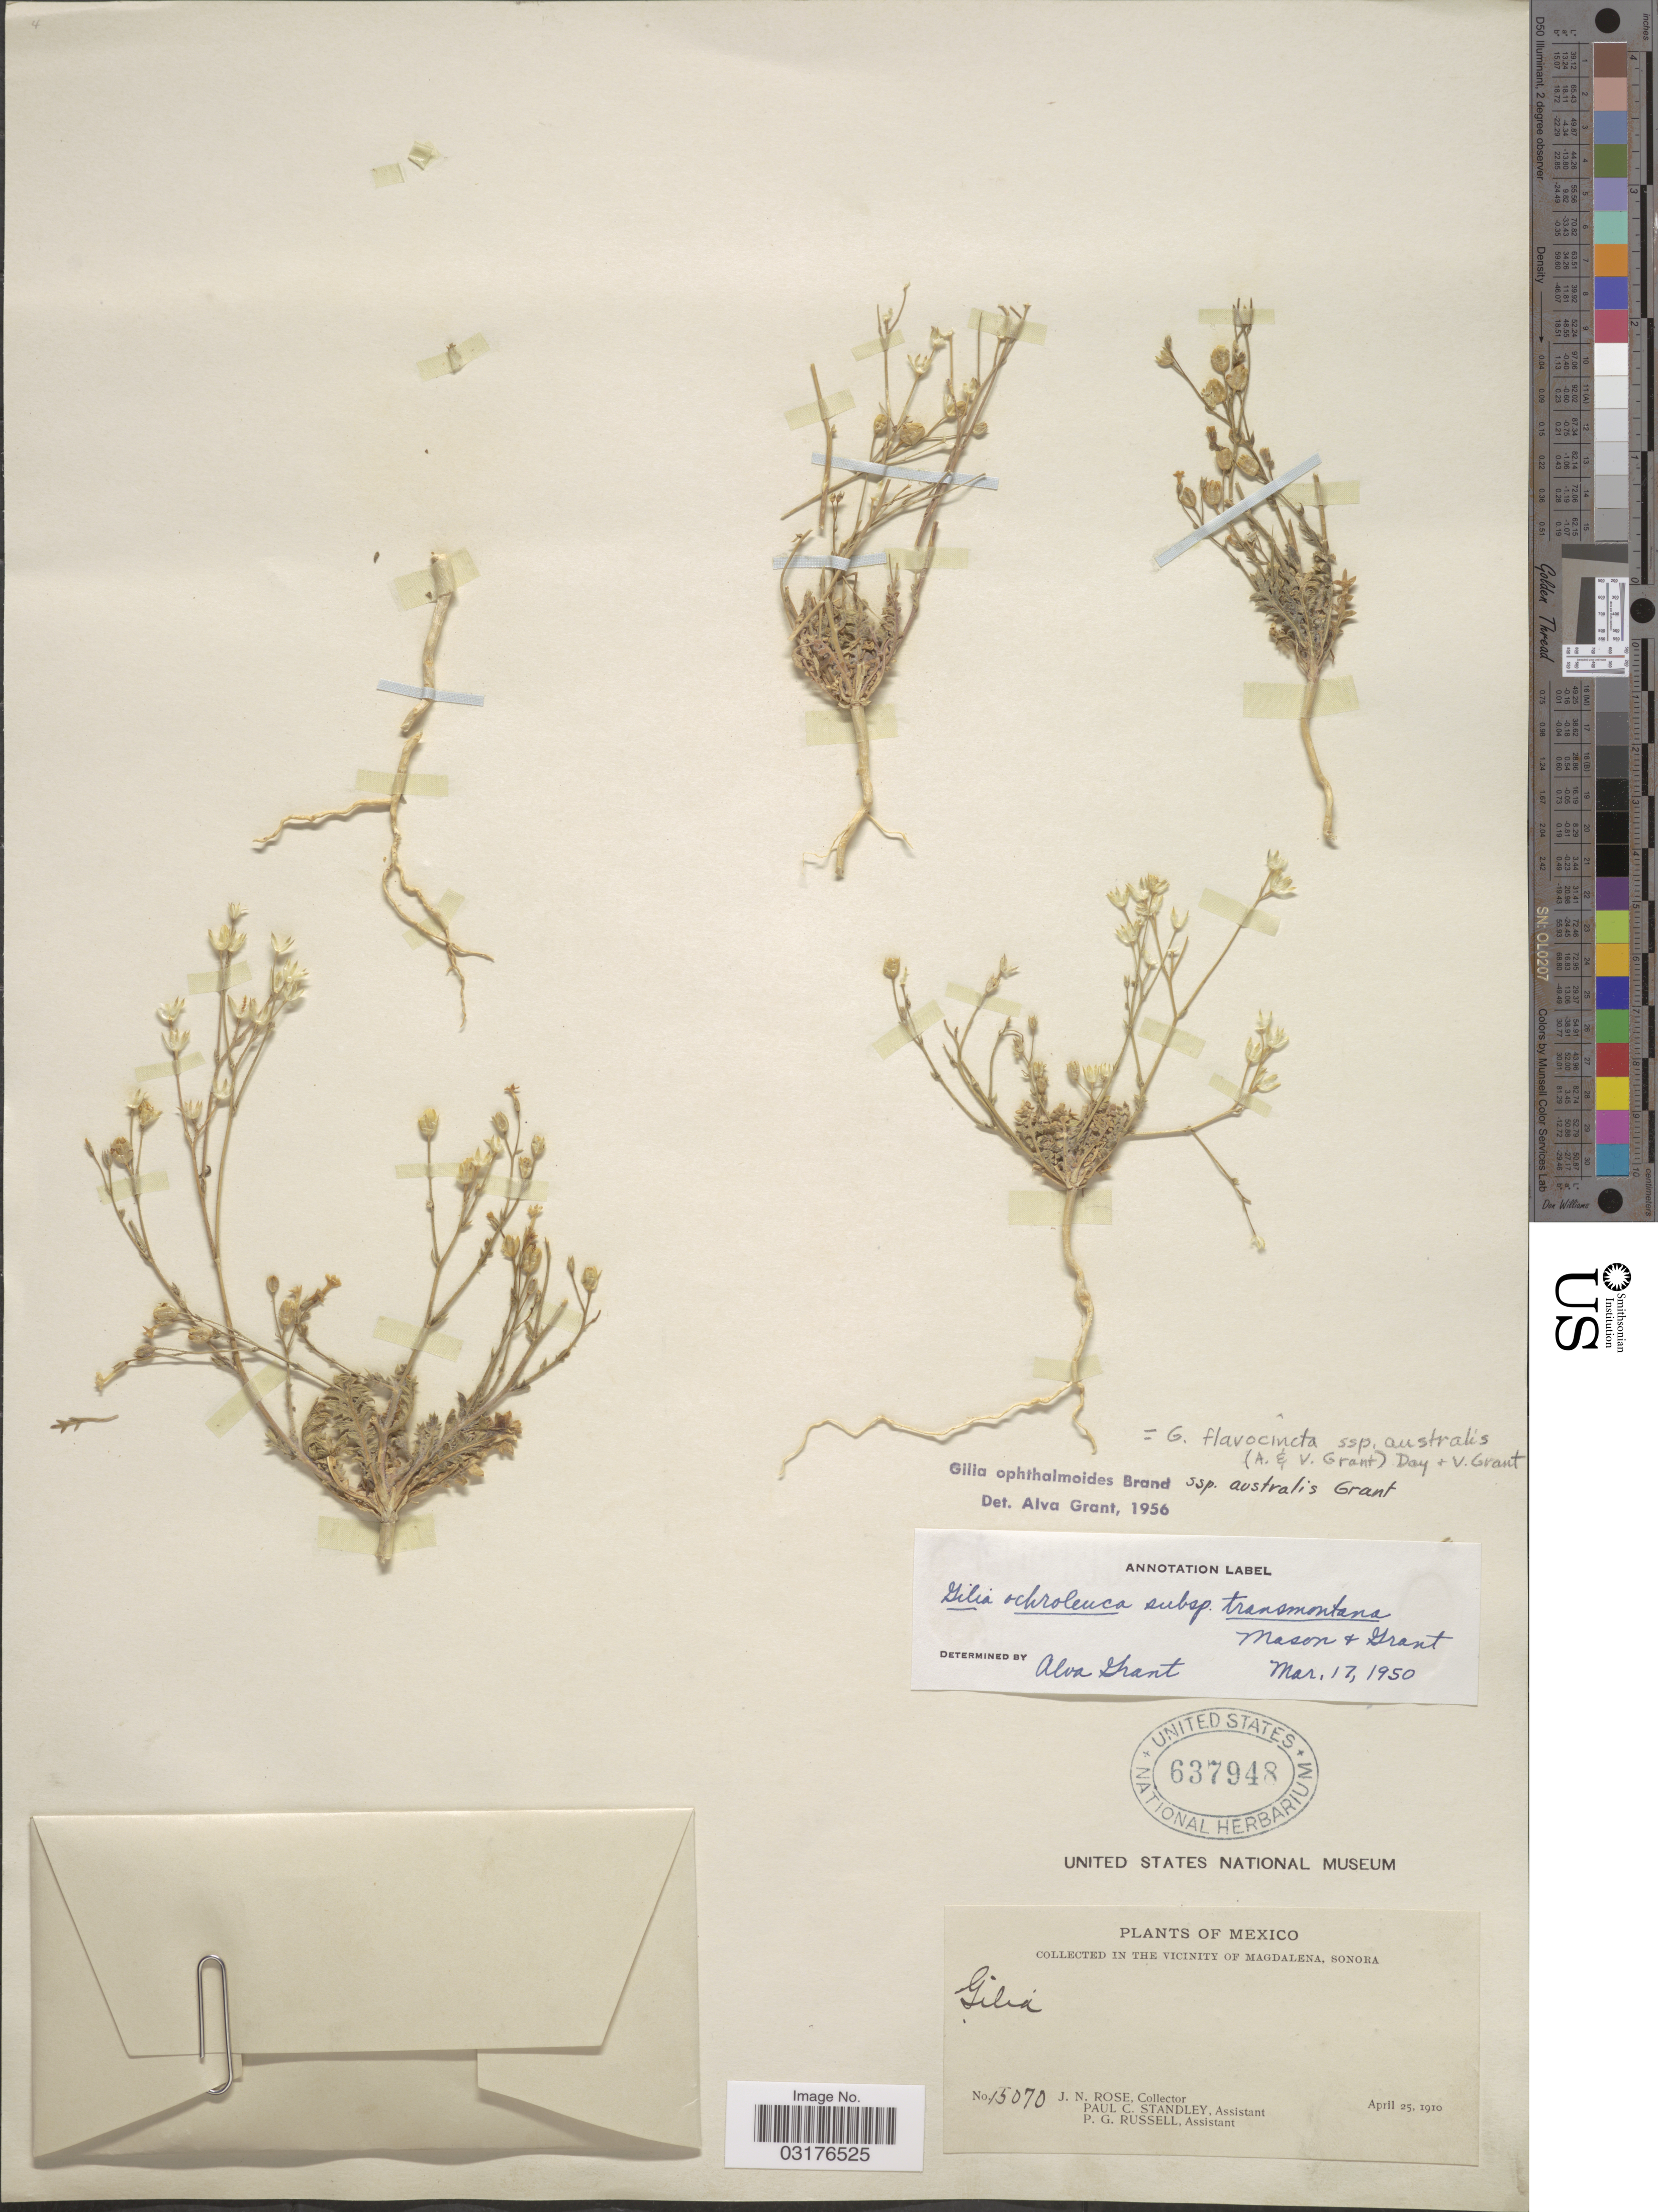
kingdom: Plantae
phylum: Tracheophyta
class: Magnoliopsida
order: Ericales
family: Polemoniaceae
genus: Gilia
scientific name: Gilia flavocincta subsp. australis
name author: A. Nelson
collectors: J. N. Rose, P. C. Standley & P. G. Russell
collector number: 15070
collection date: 1910-04-25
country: Mexico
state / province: Sonora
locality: In the vicinity of Magdalena.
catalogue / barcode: US 637948